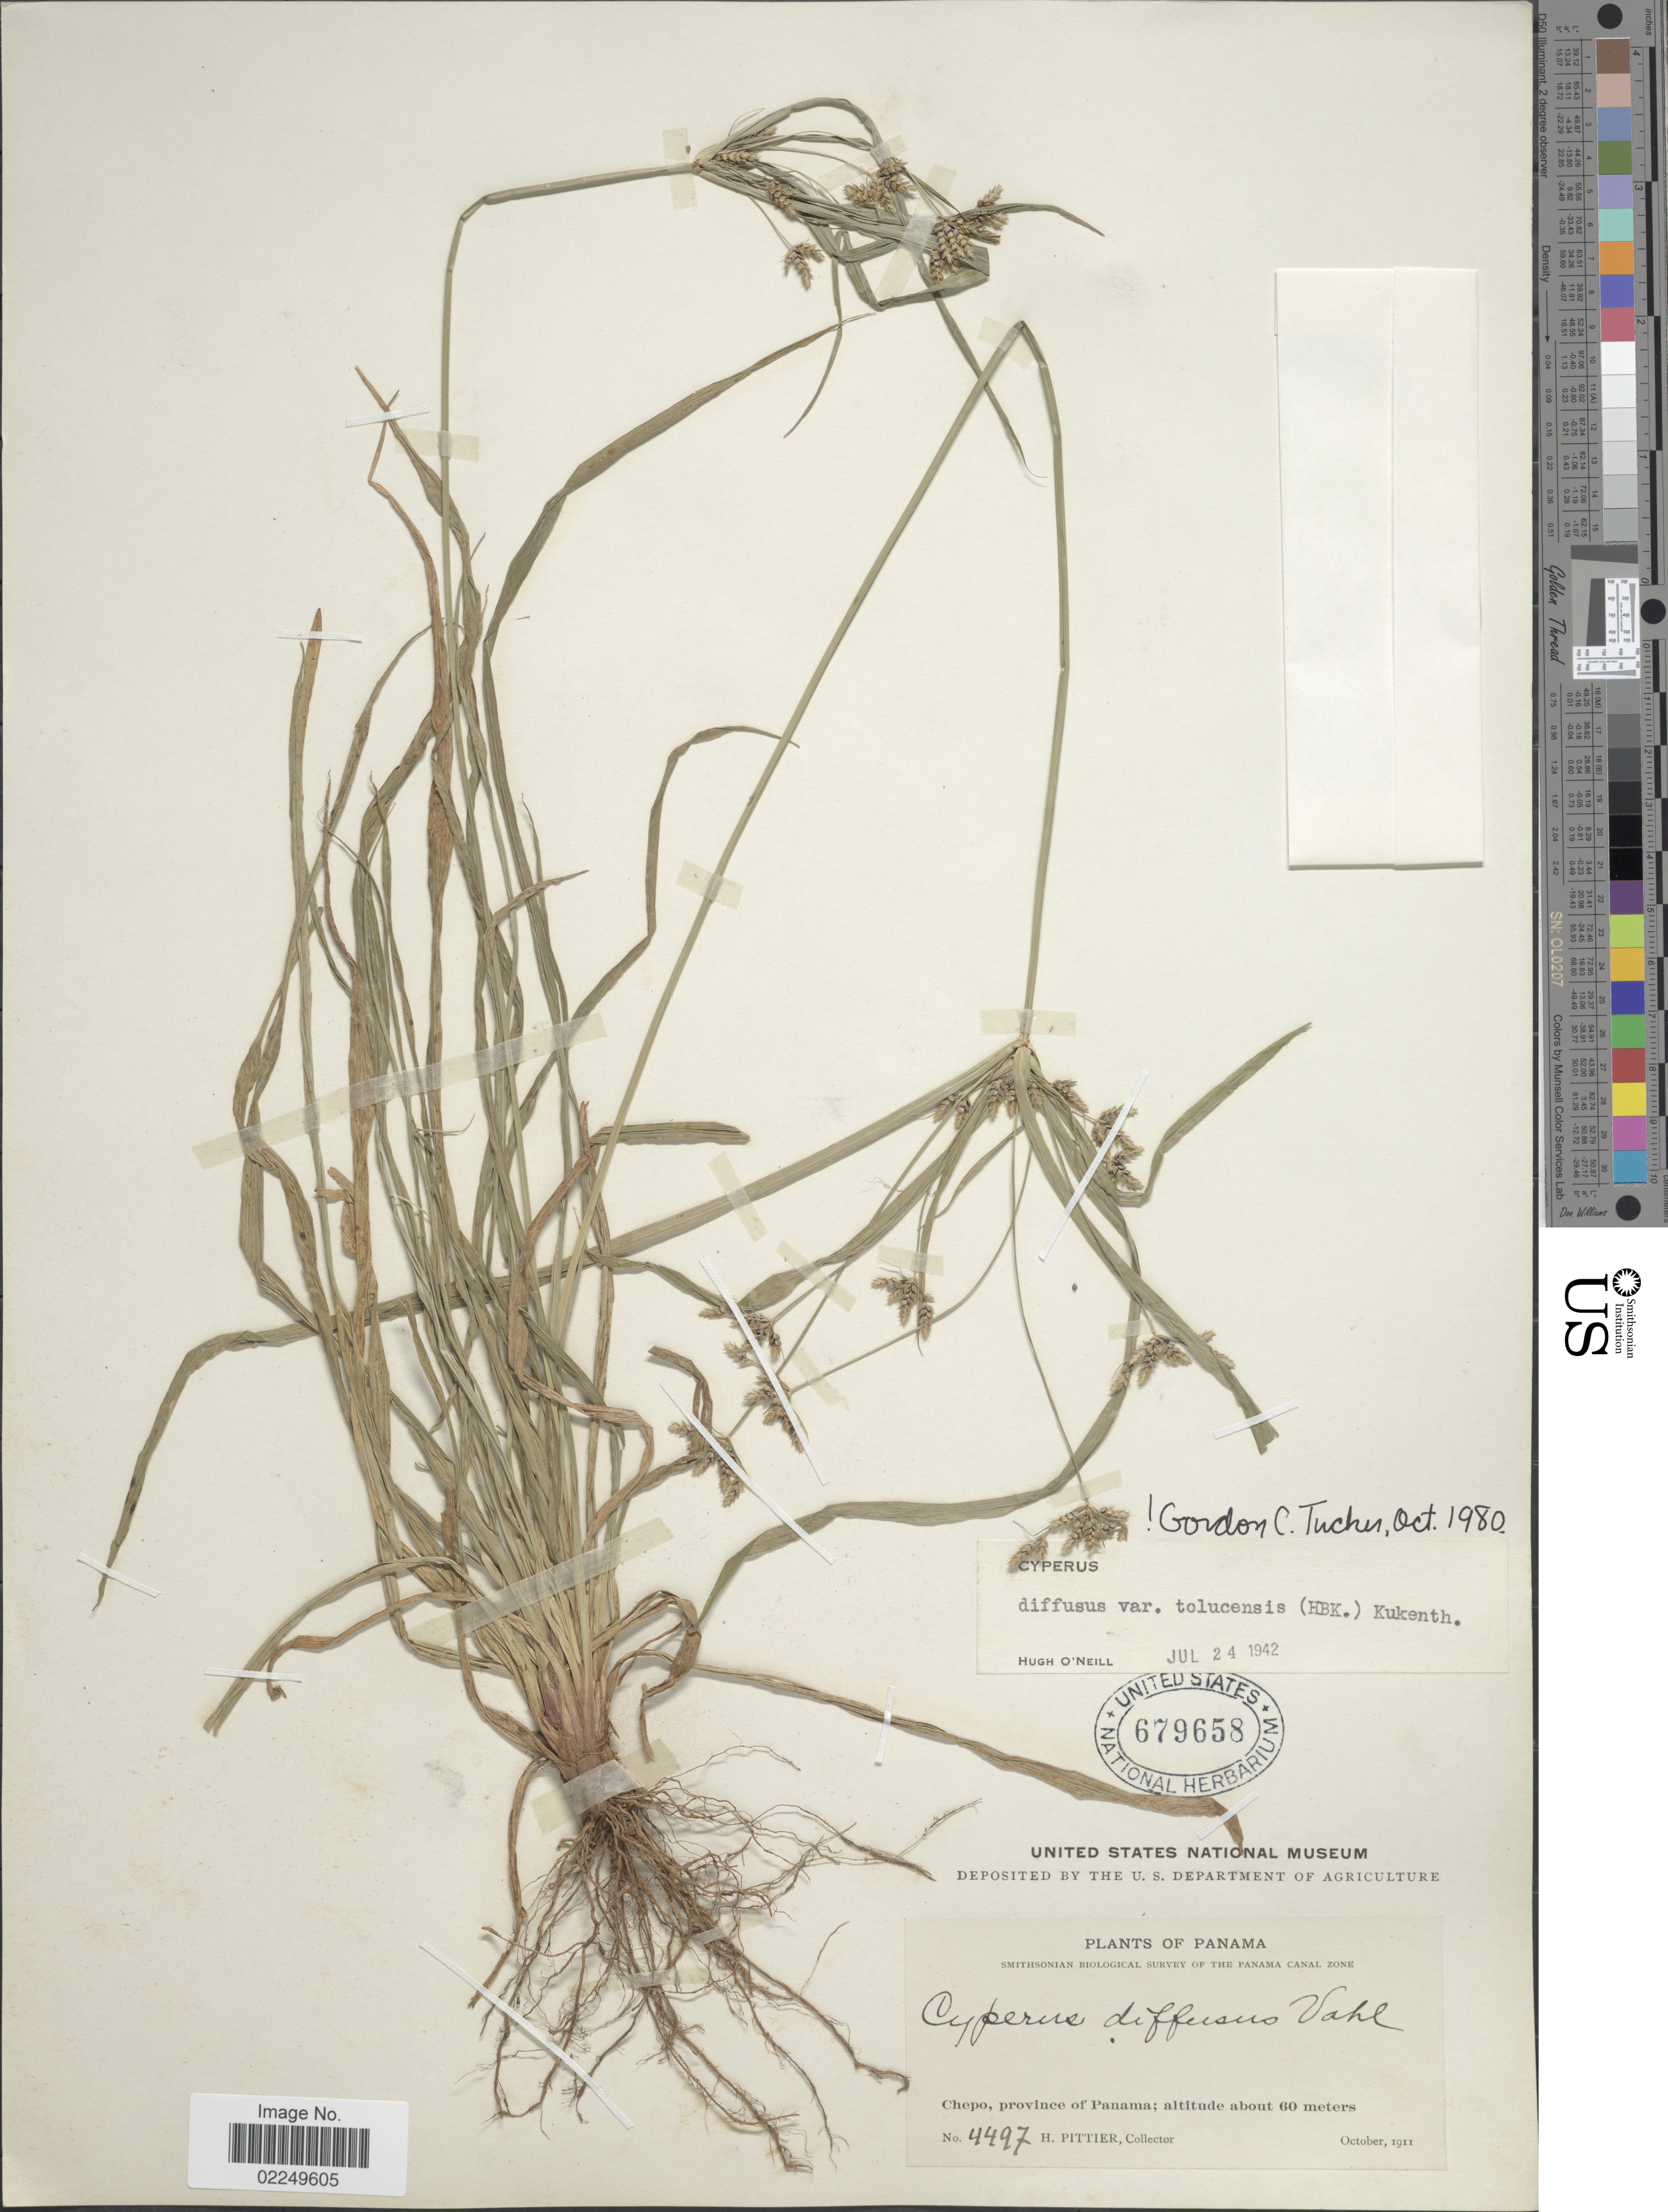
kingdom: Plantae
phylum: Tracheophyta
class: Liliopsida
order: Poales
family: Cyperaceae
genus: Cyperus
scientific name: Cyperus laxus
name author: Lam.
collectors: H. F. Pittier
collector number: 4497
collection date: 1911-10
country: Panama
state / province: Panamá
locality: Chepo, Province of Panama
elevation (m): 60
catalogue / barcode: US 679658